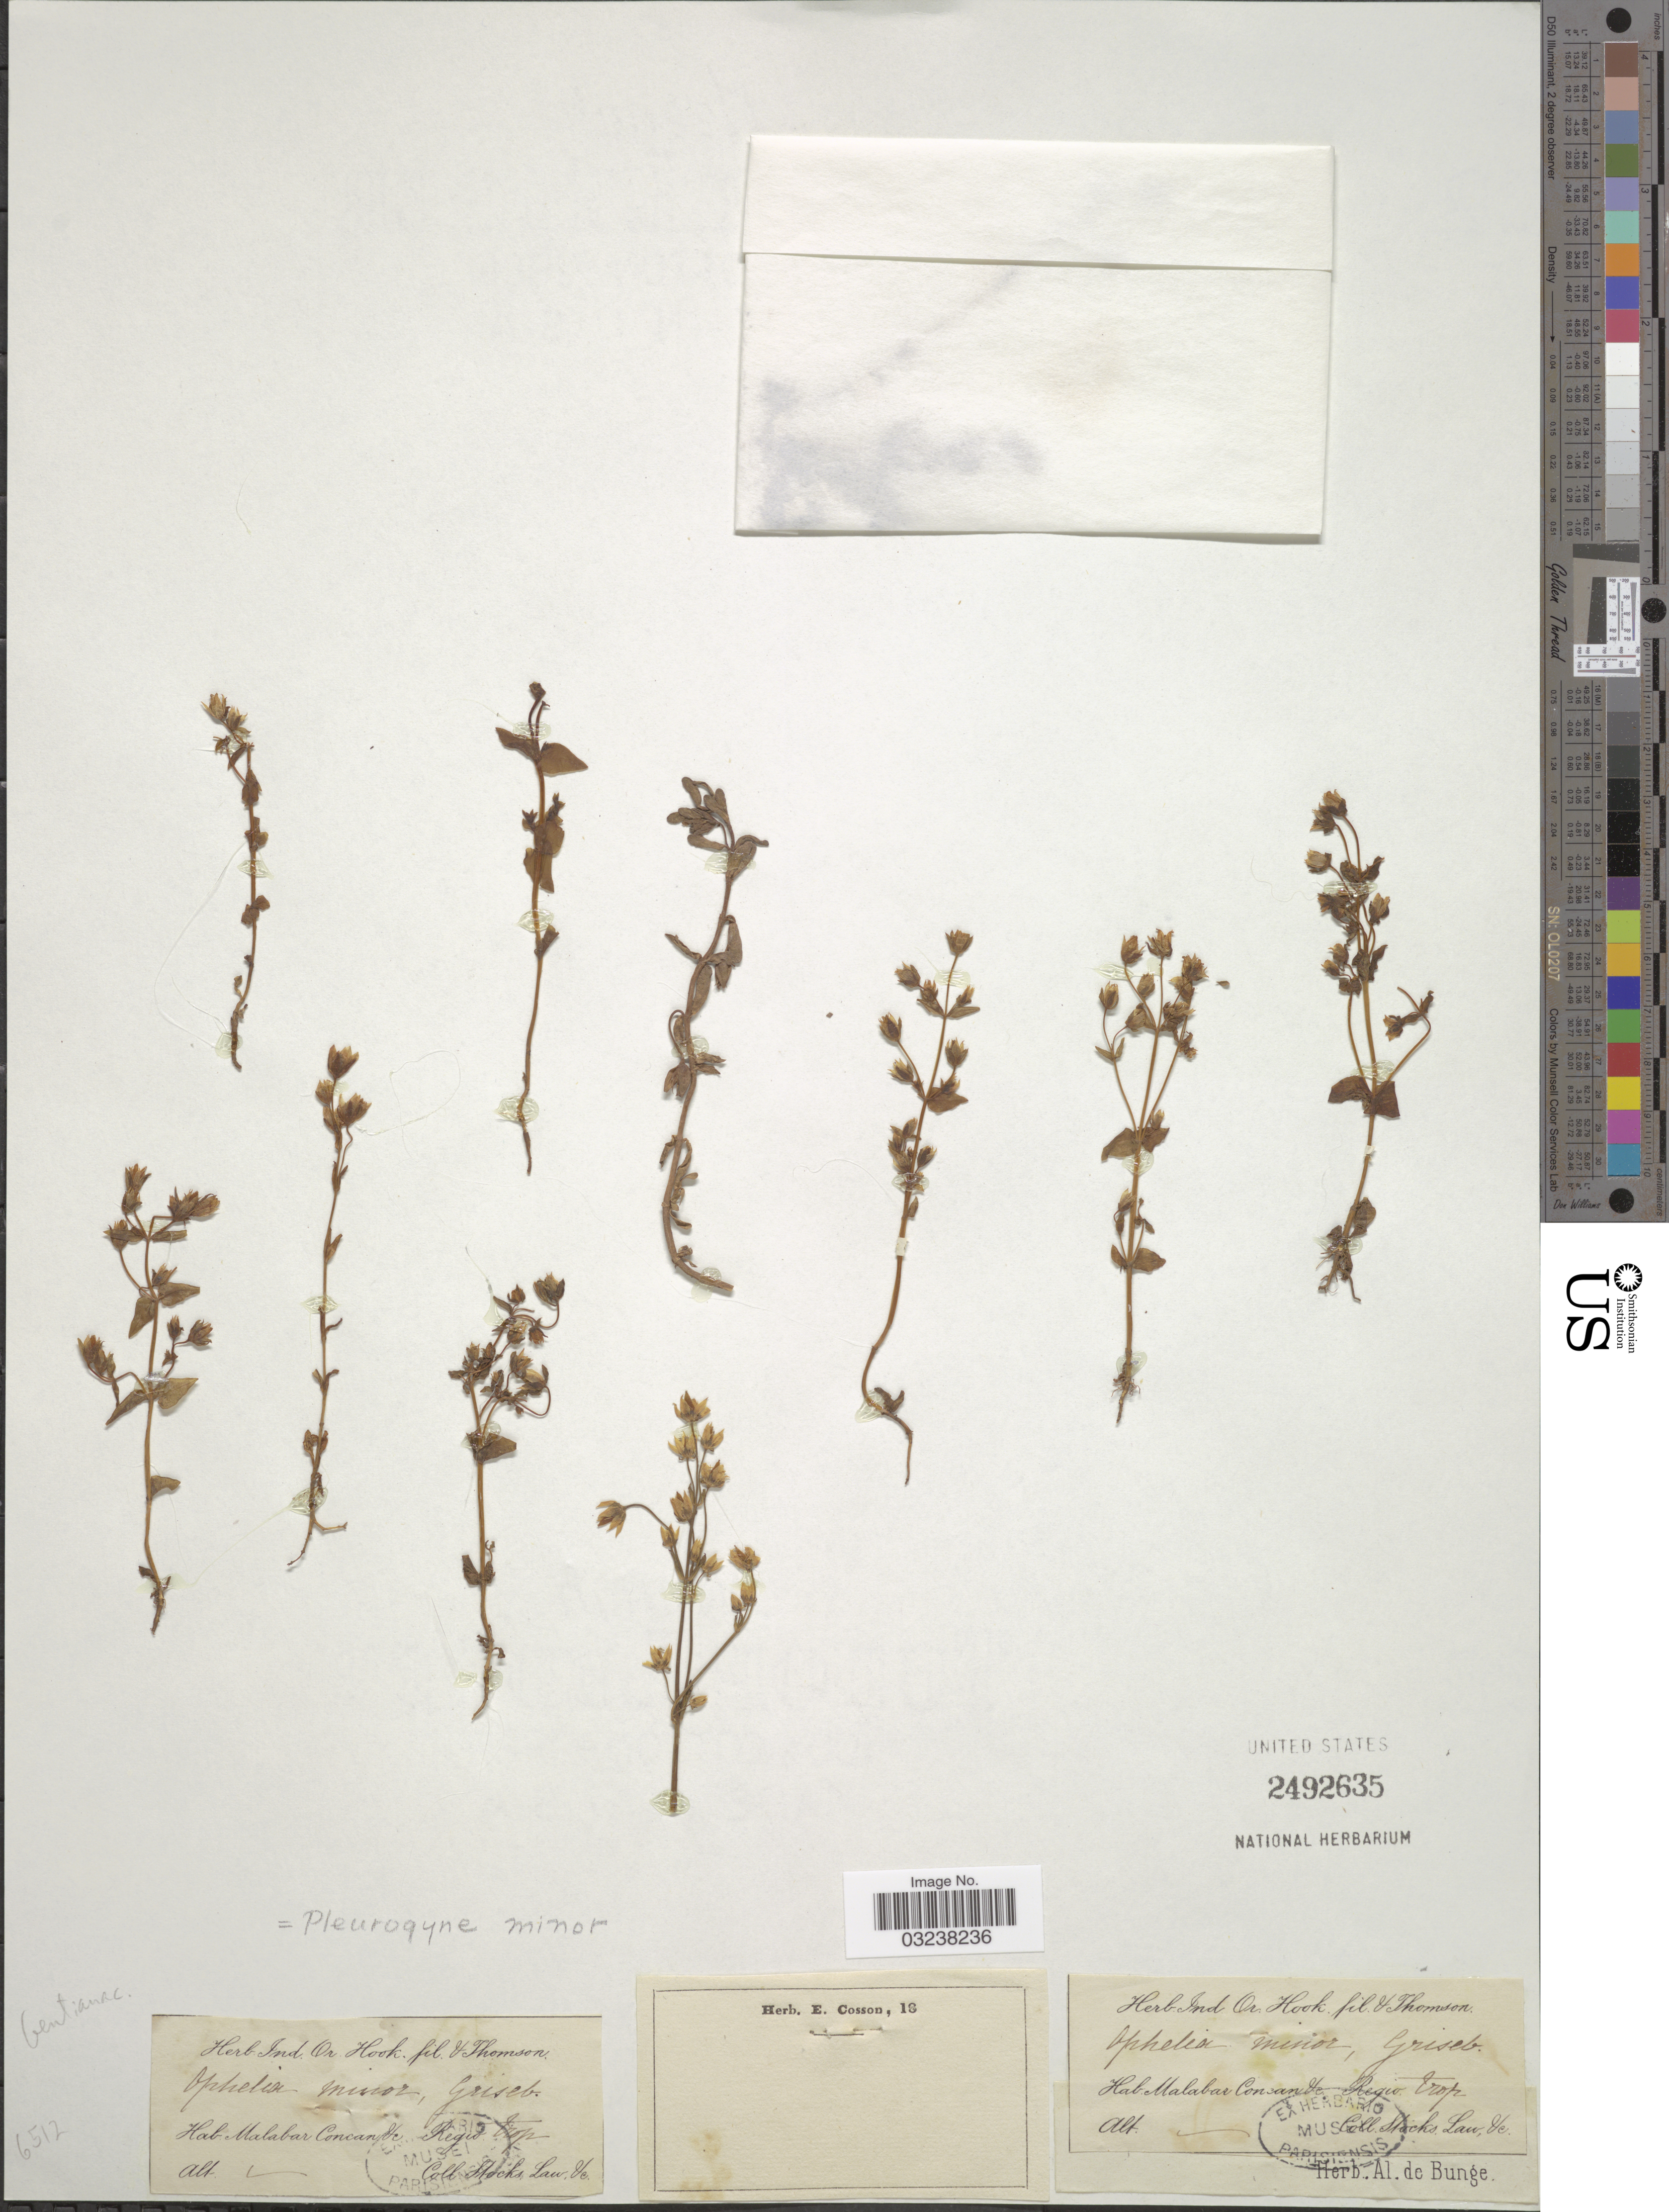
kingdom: Plantae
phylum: Tracheophyta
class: Magnoliopsida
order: Gentianales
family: Gentianaceae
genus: Lomatogonium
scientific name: Lomatogonium minus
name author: (Griseb.) Fernald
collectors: J. Stocks & J. Law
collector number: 6512?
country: India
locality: Malabar Concan. Regio trop.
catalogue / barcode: US 2492635